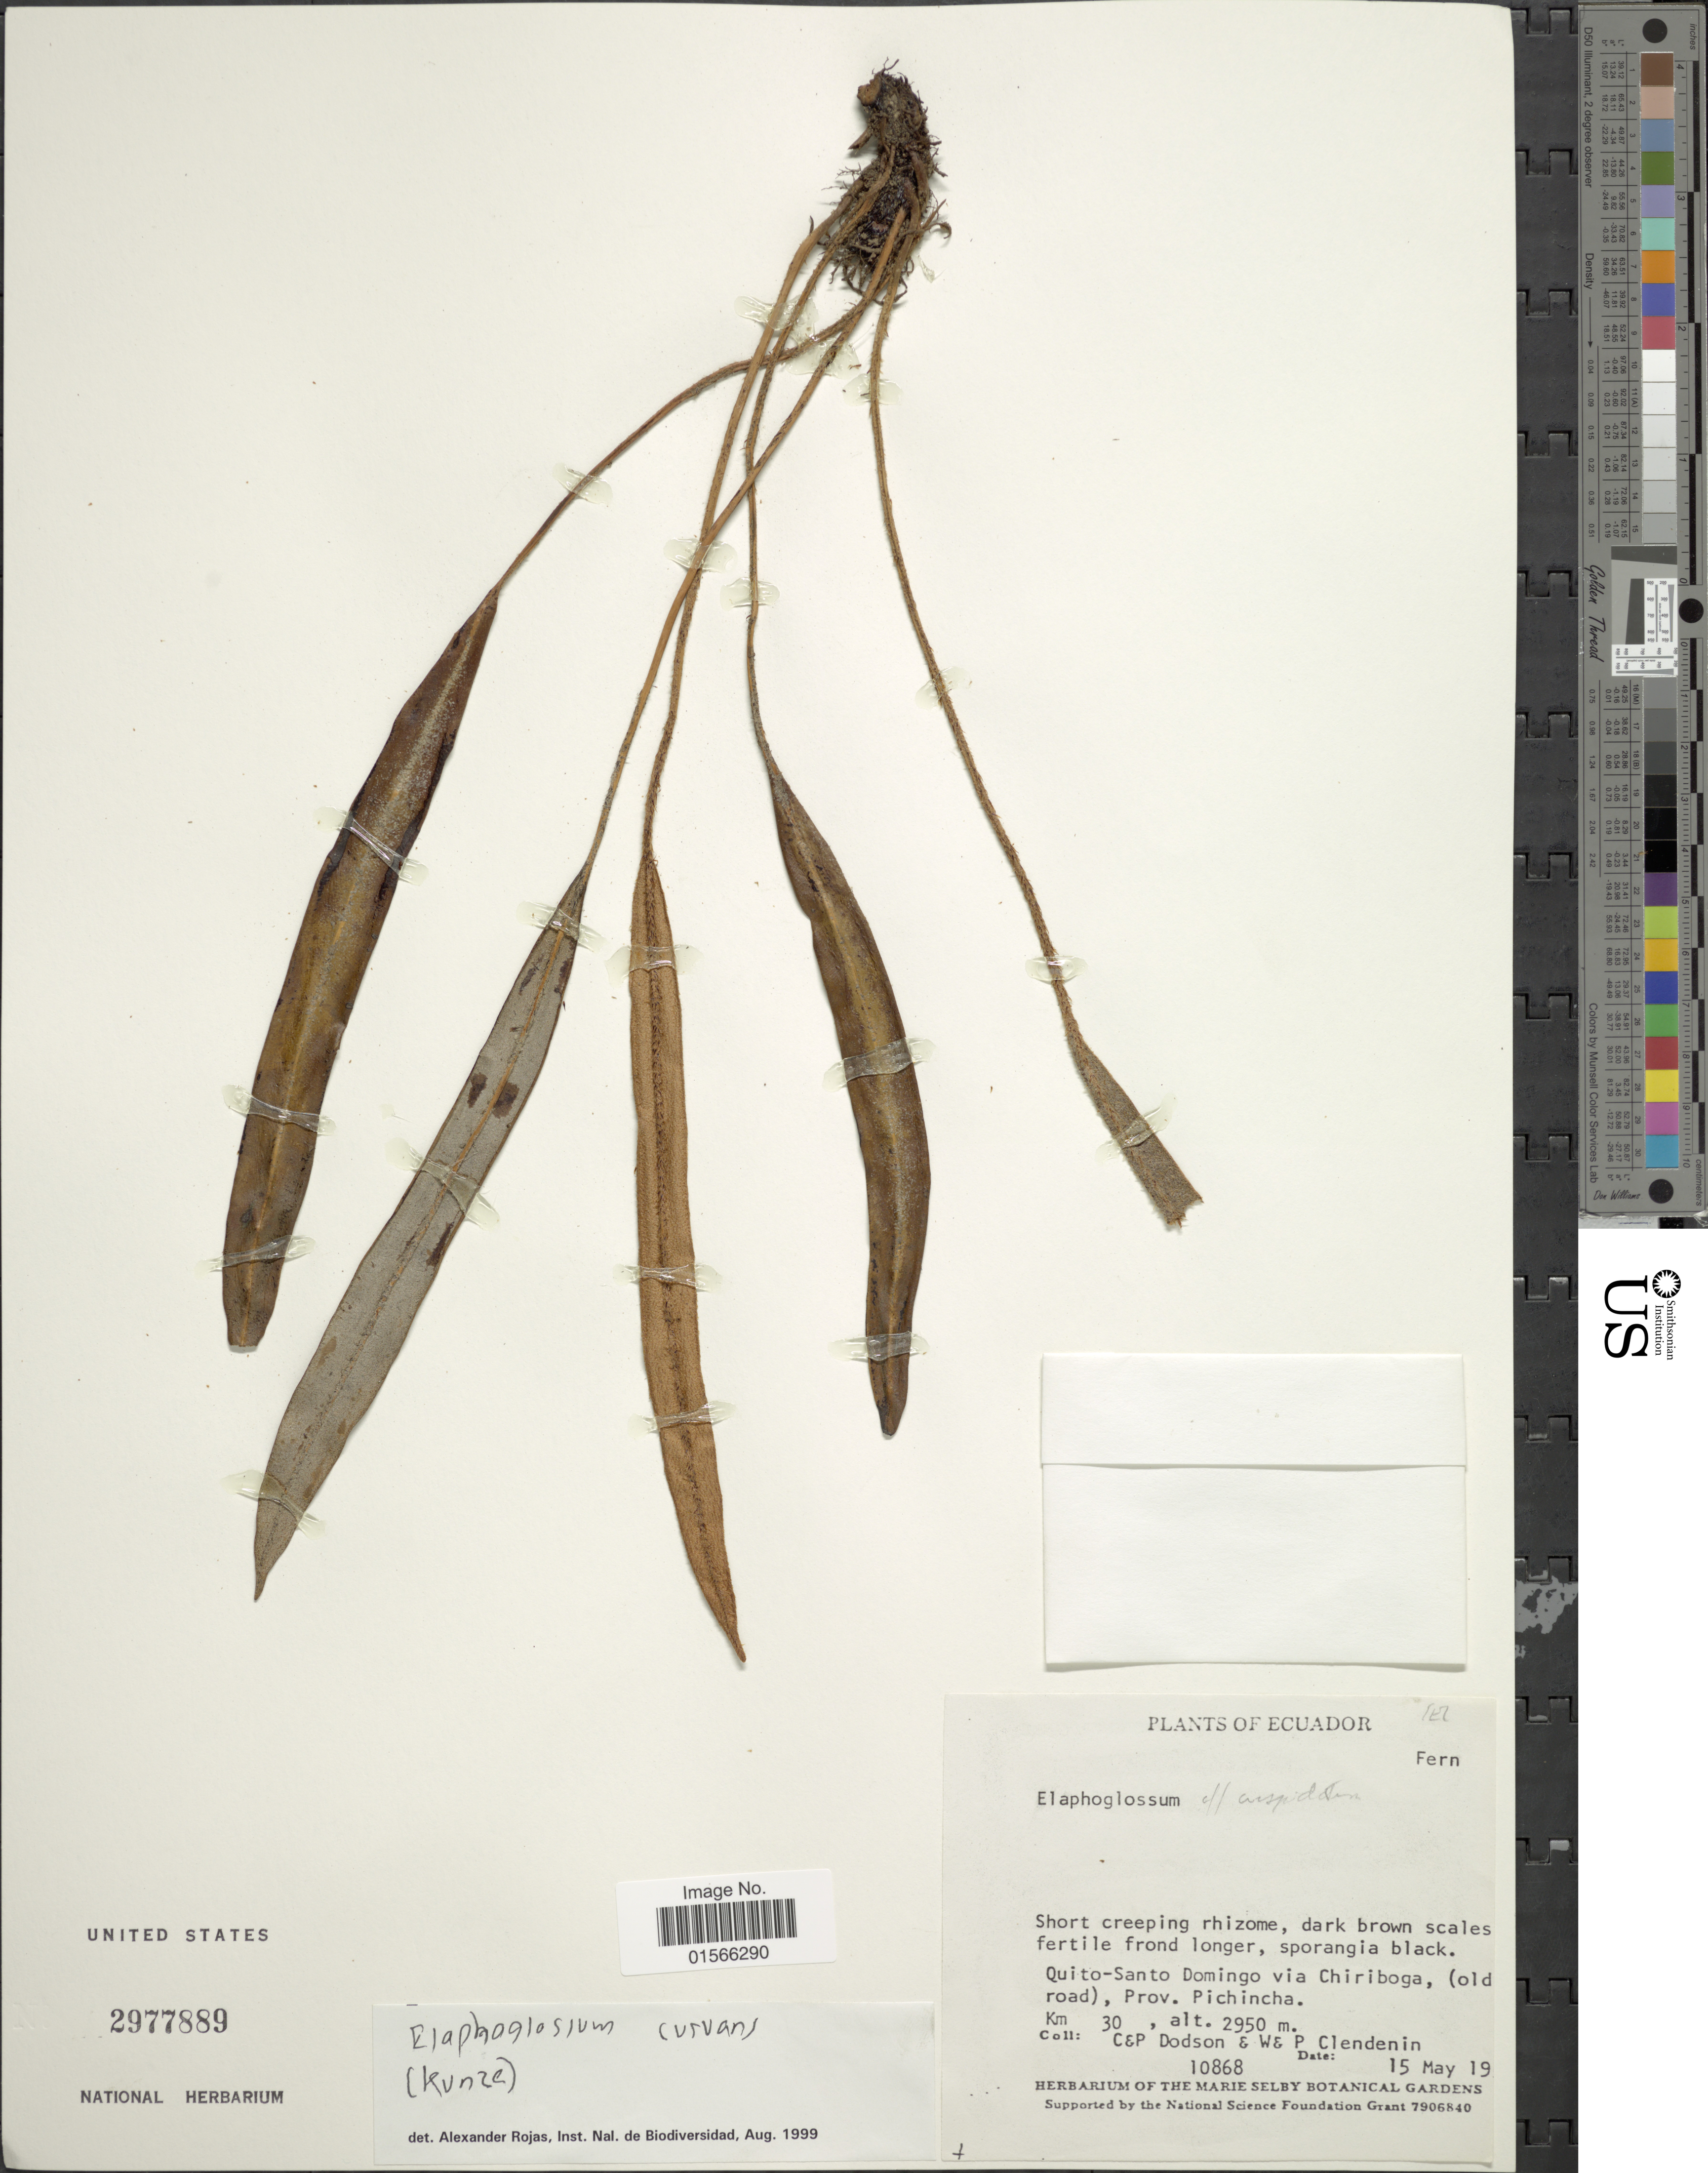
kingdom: Plantae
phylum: Tracheophyta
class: Polypodiopsida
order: Polypodiales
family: Dryopteridaceae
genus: Elaphoglossum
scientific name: Elaphoglossum curvans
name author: (Kunze) A. Rojas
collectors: C. Dodson, P. M. Dodson, W. Clendenin & P. Clendenin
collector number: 10868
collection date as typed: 19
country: Ecuador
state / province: Pichincha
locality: Quito-Santo Domingo via Chiriboga, (old road), Km 30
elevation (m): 2950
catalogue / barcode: US 2977889